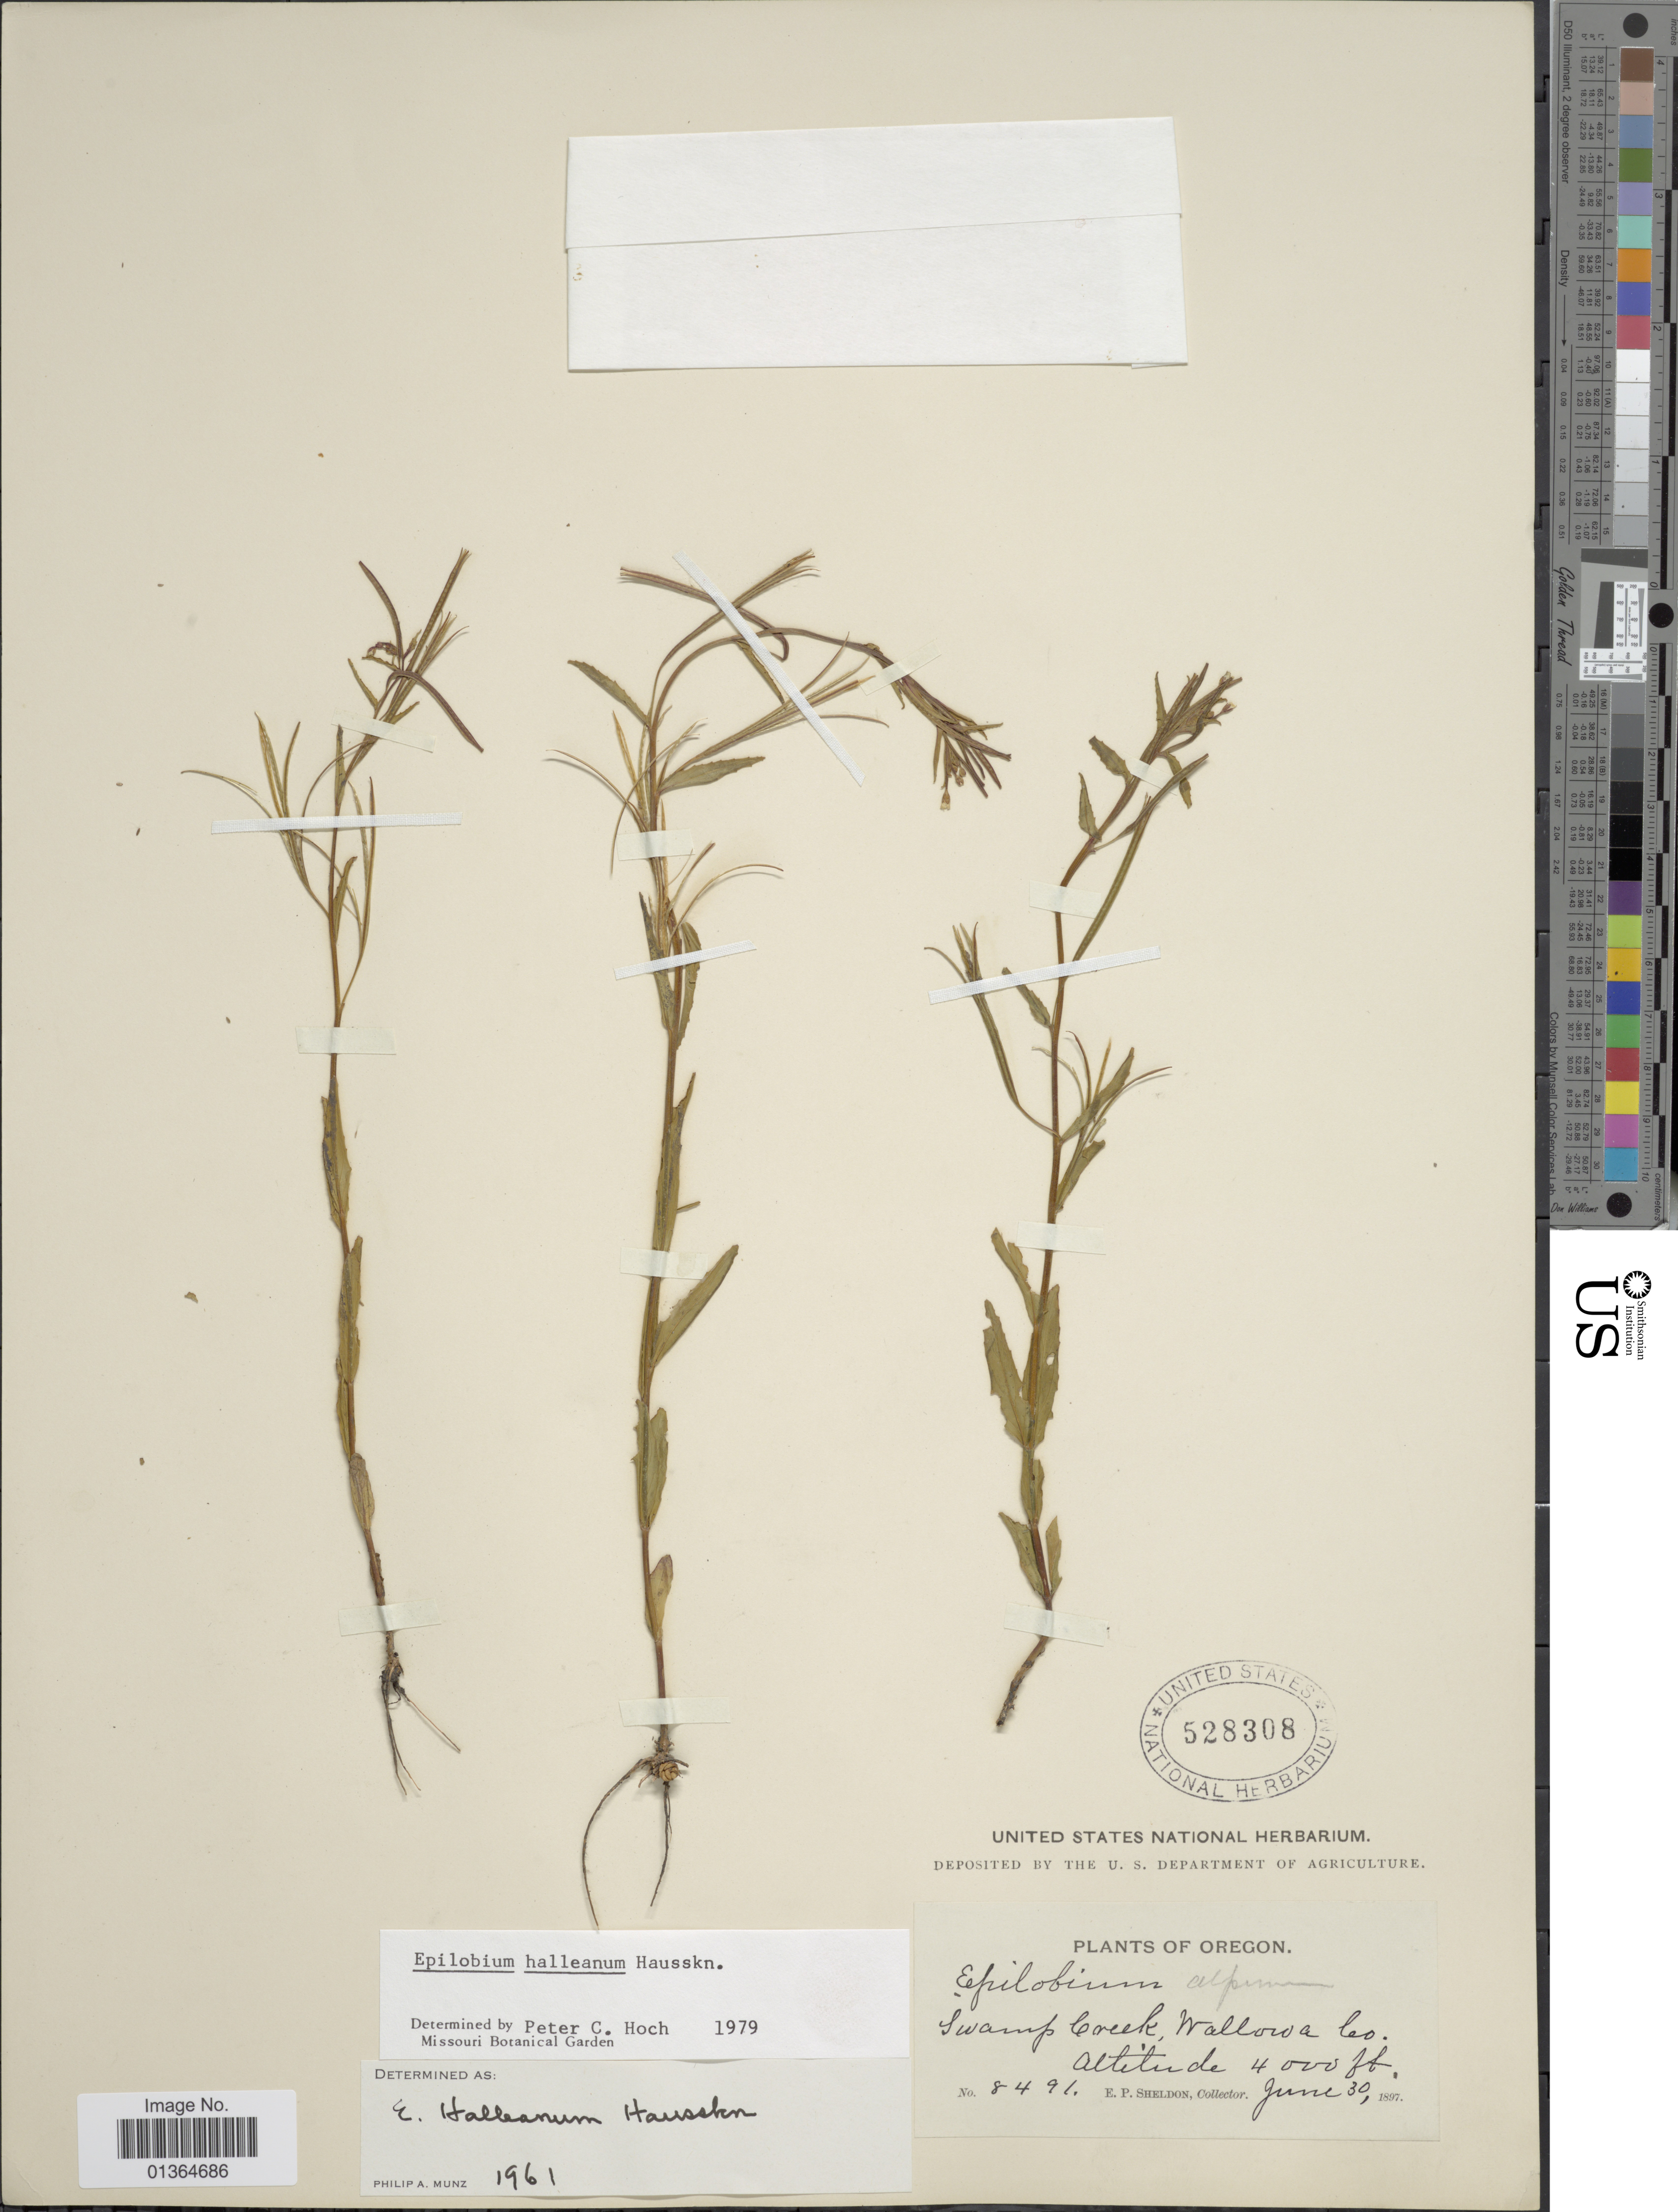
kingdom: Plantae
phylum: Tracheophyta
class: Magnoliopsida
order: Myrtales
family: Onagraceae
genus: Epilobium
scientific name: Epilobium hallianum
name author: Hausskn.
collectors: E. P. Sheldon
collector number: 8491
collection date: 1897-06-30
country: United States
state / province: Oregon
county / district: Wallowa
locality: Swamp Creek, Wallowa Co.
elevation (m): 1219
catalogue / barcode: US 528308